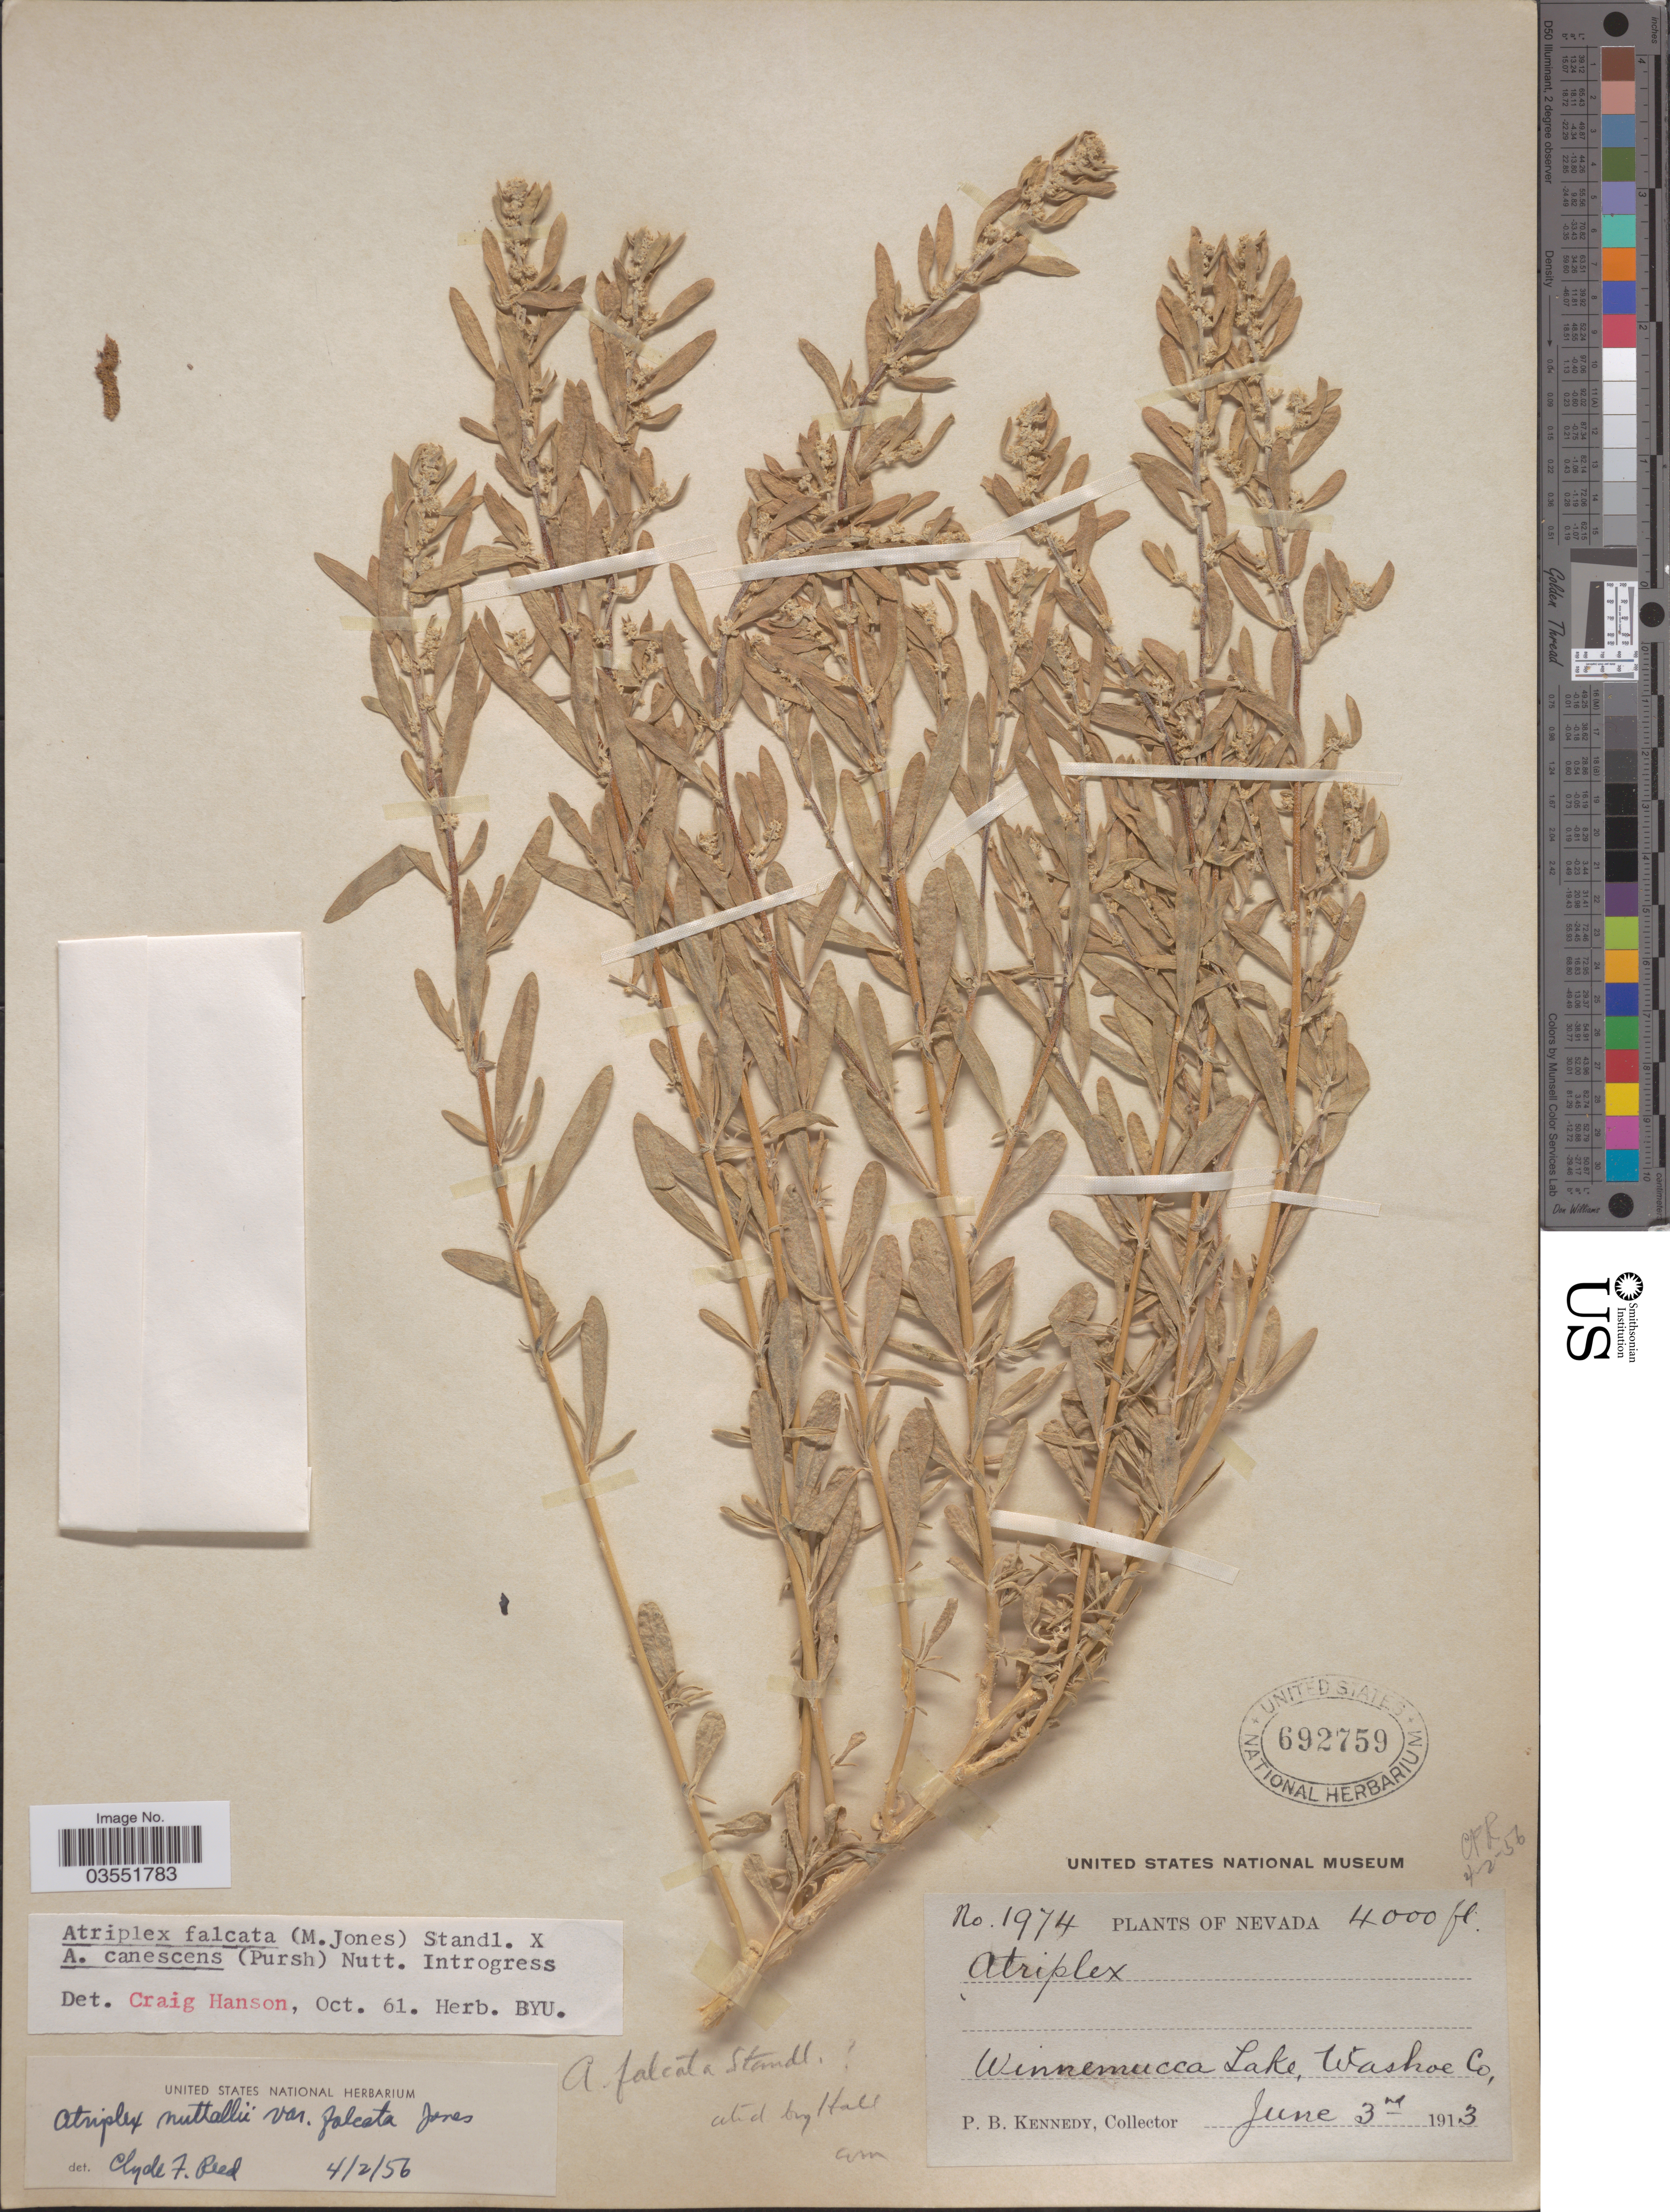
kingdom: Plantae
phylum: Tracheophyta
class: Magnoliopsida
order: Caryophyllales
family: Amaranthaceae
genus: Atriplex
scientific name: Atriplex falcata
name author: (M.E. Jones) Standl.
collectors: P. B. Kennedy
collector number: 1974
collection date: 1913-06-03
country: United States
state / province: Nevada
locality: Winnemucca Lake, Washoe Co.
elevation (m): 1219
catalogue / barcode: US 692759